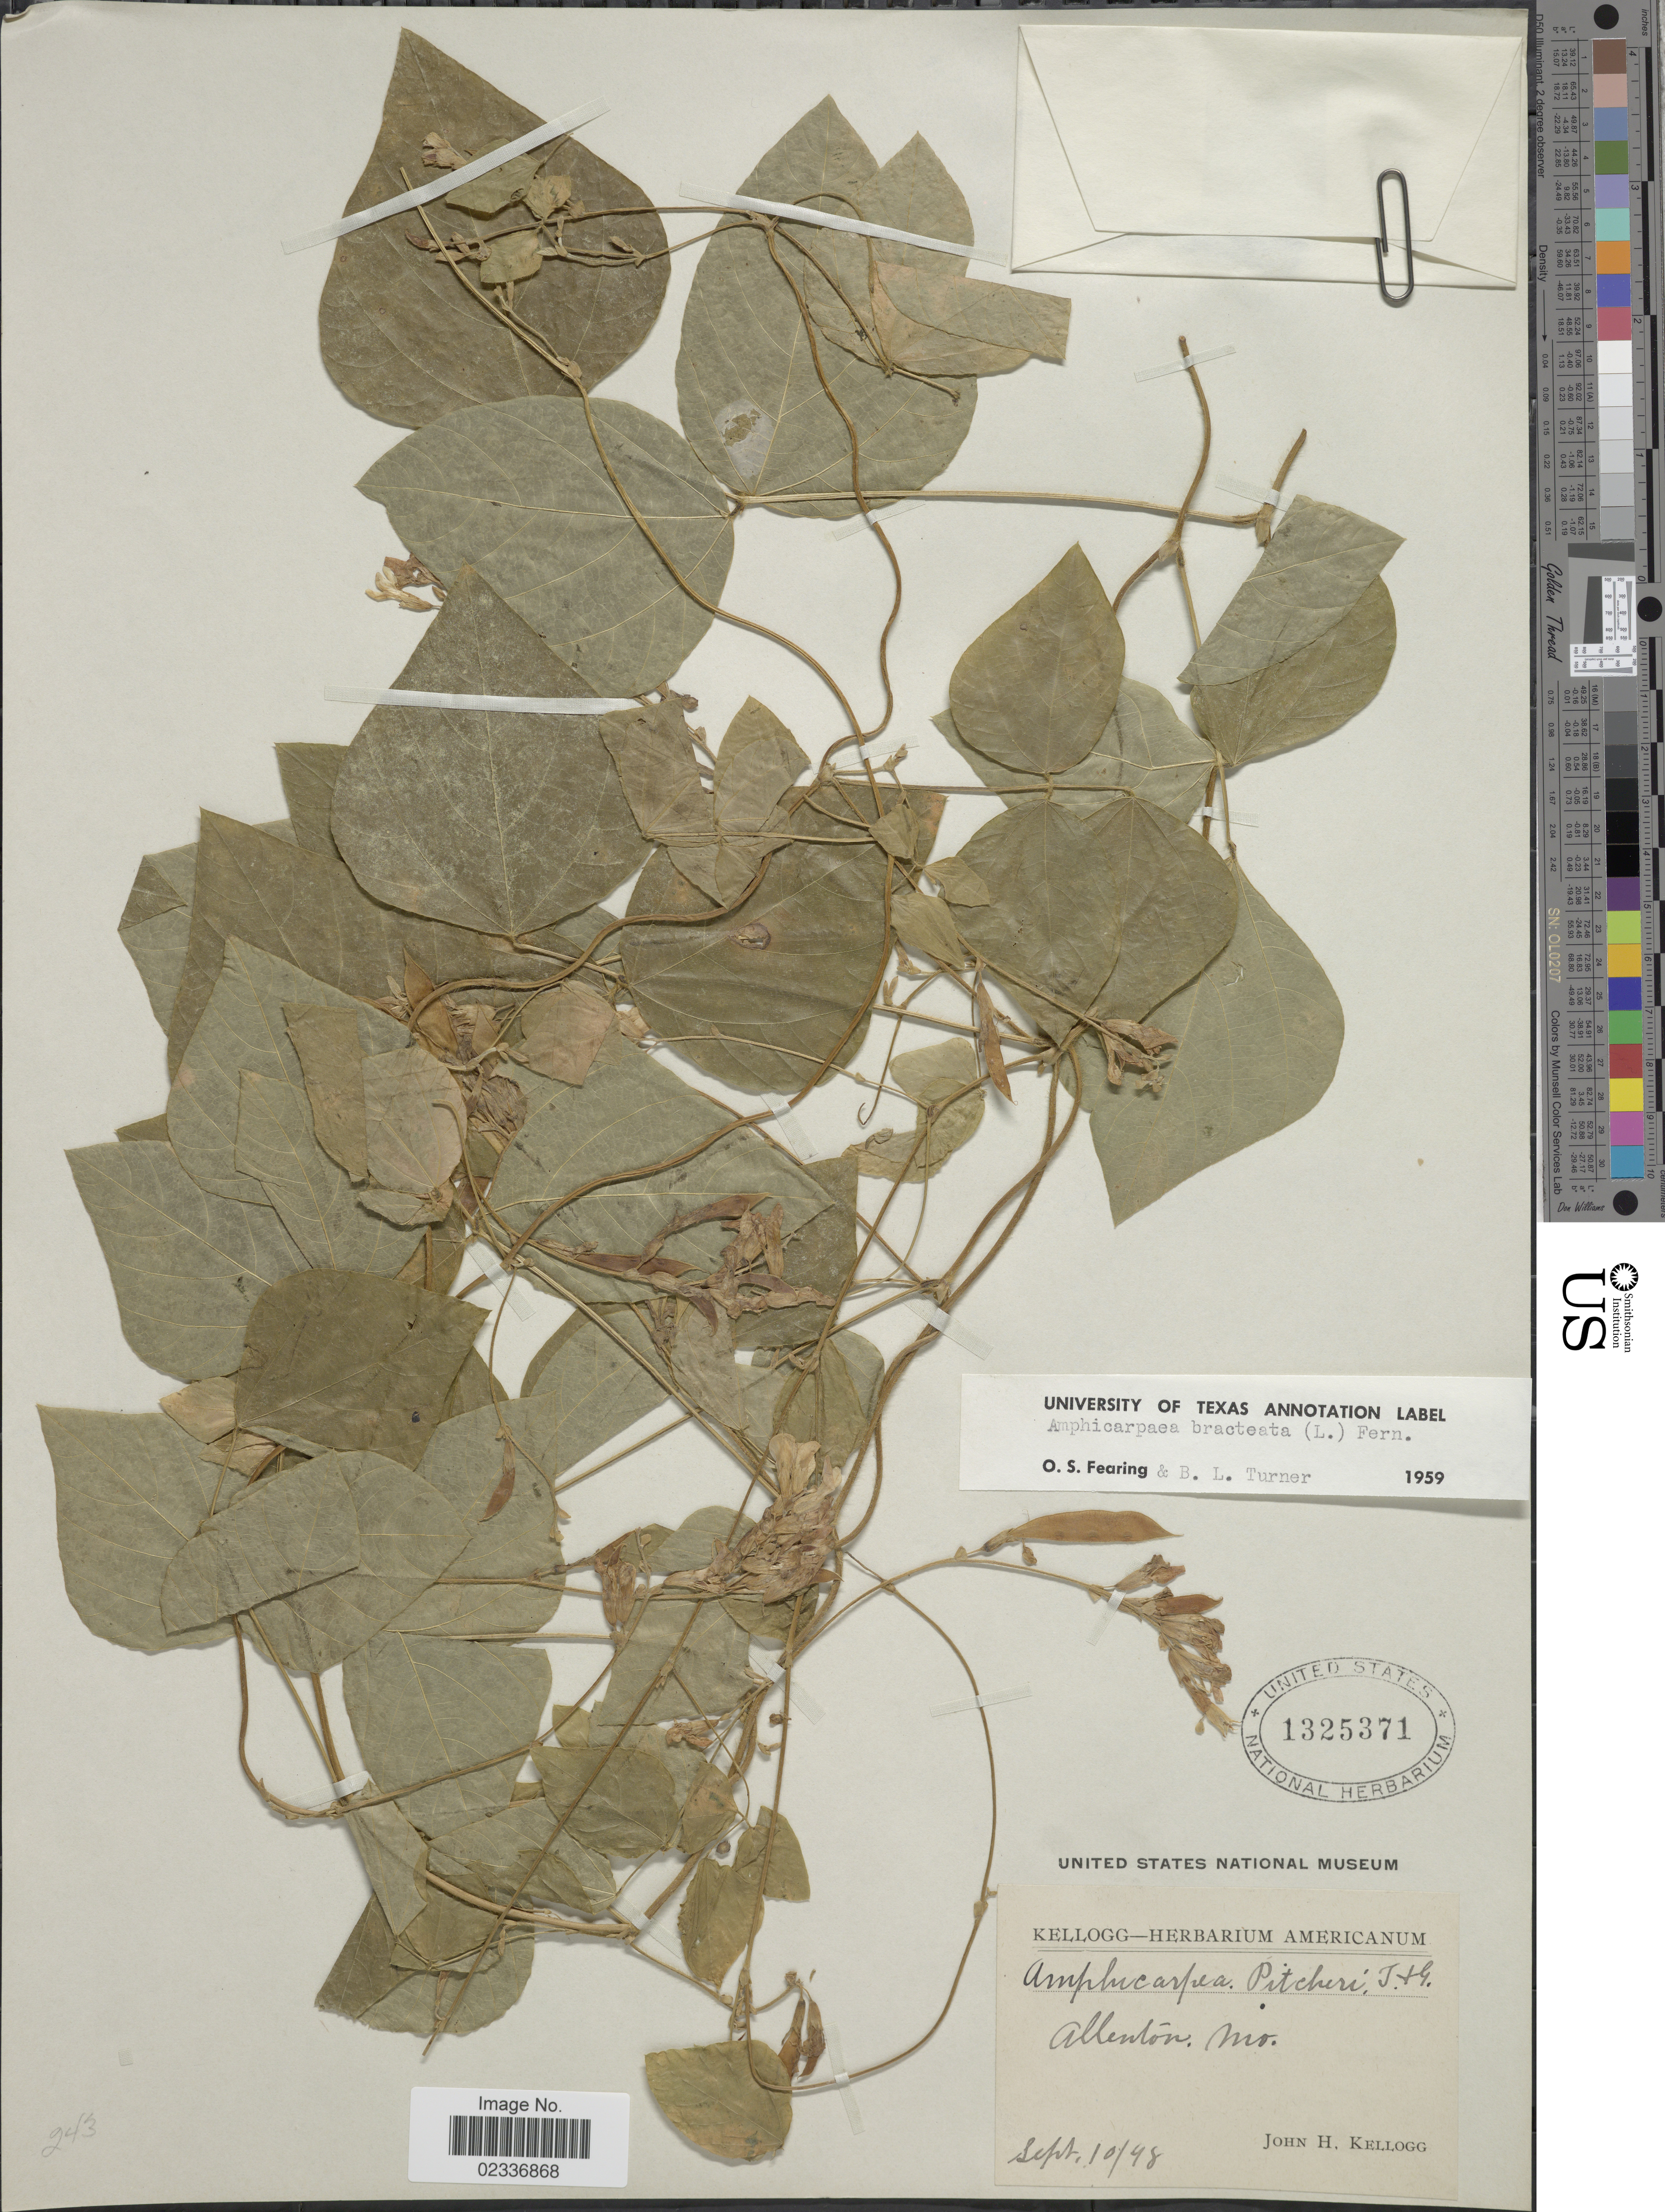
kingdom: Plantae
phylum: Tracheophyta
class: Magnoliopsida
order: Fabales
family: Fabaceae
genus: Amphicarpaea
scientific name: Amphicarpaea bracteata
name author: (L.) Fernald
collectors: J. H. Kellogg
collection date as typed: Transcribed d/m/y: 10/9/48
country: United States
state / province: Missouri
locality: Allenton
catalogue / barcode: US 1325371